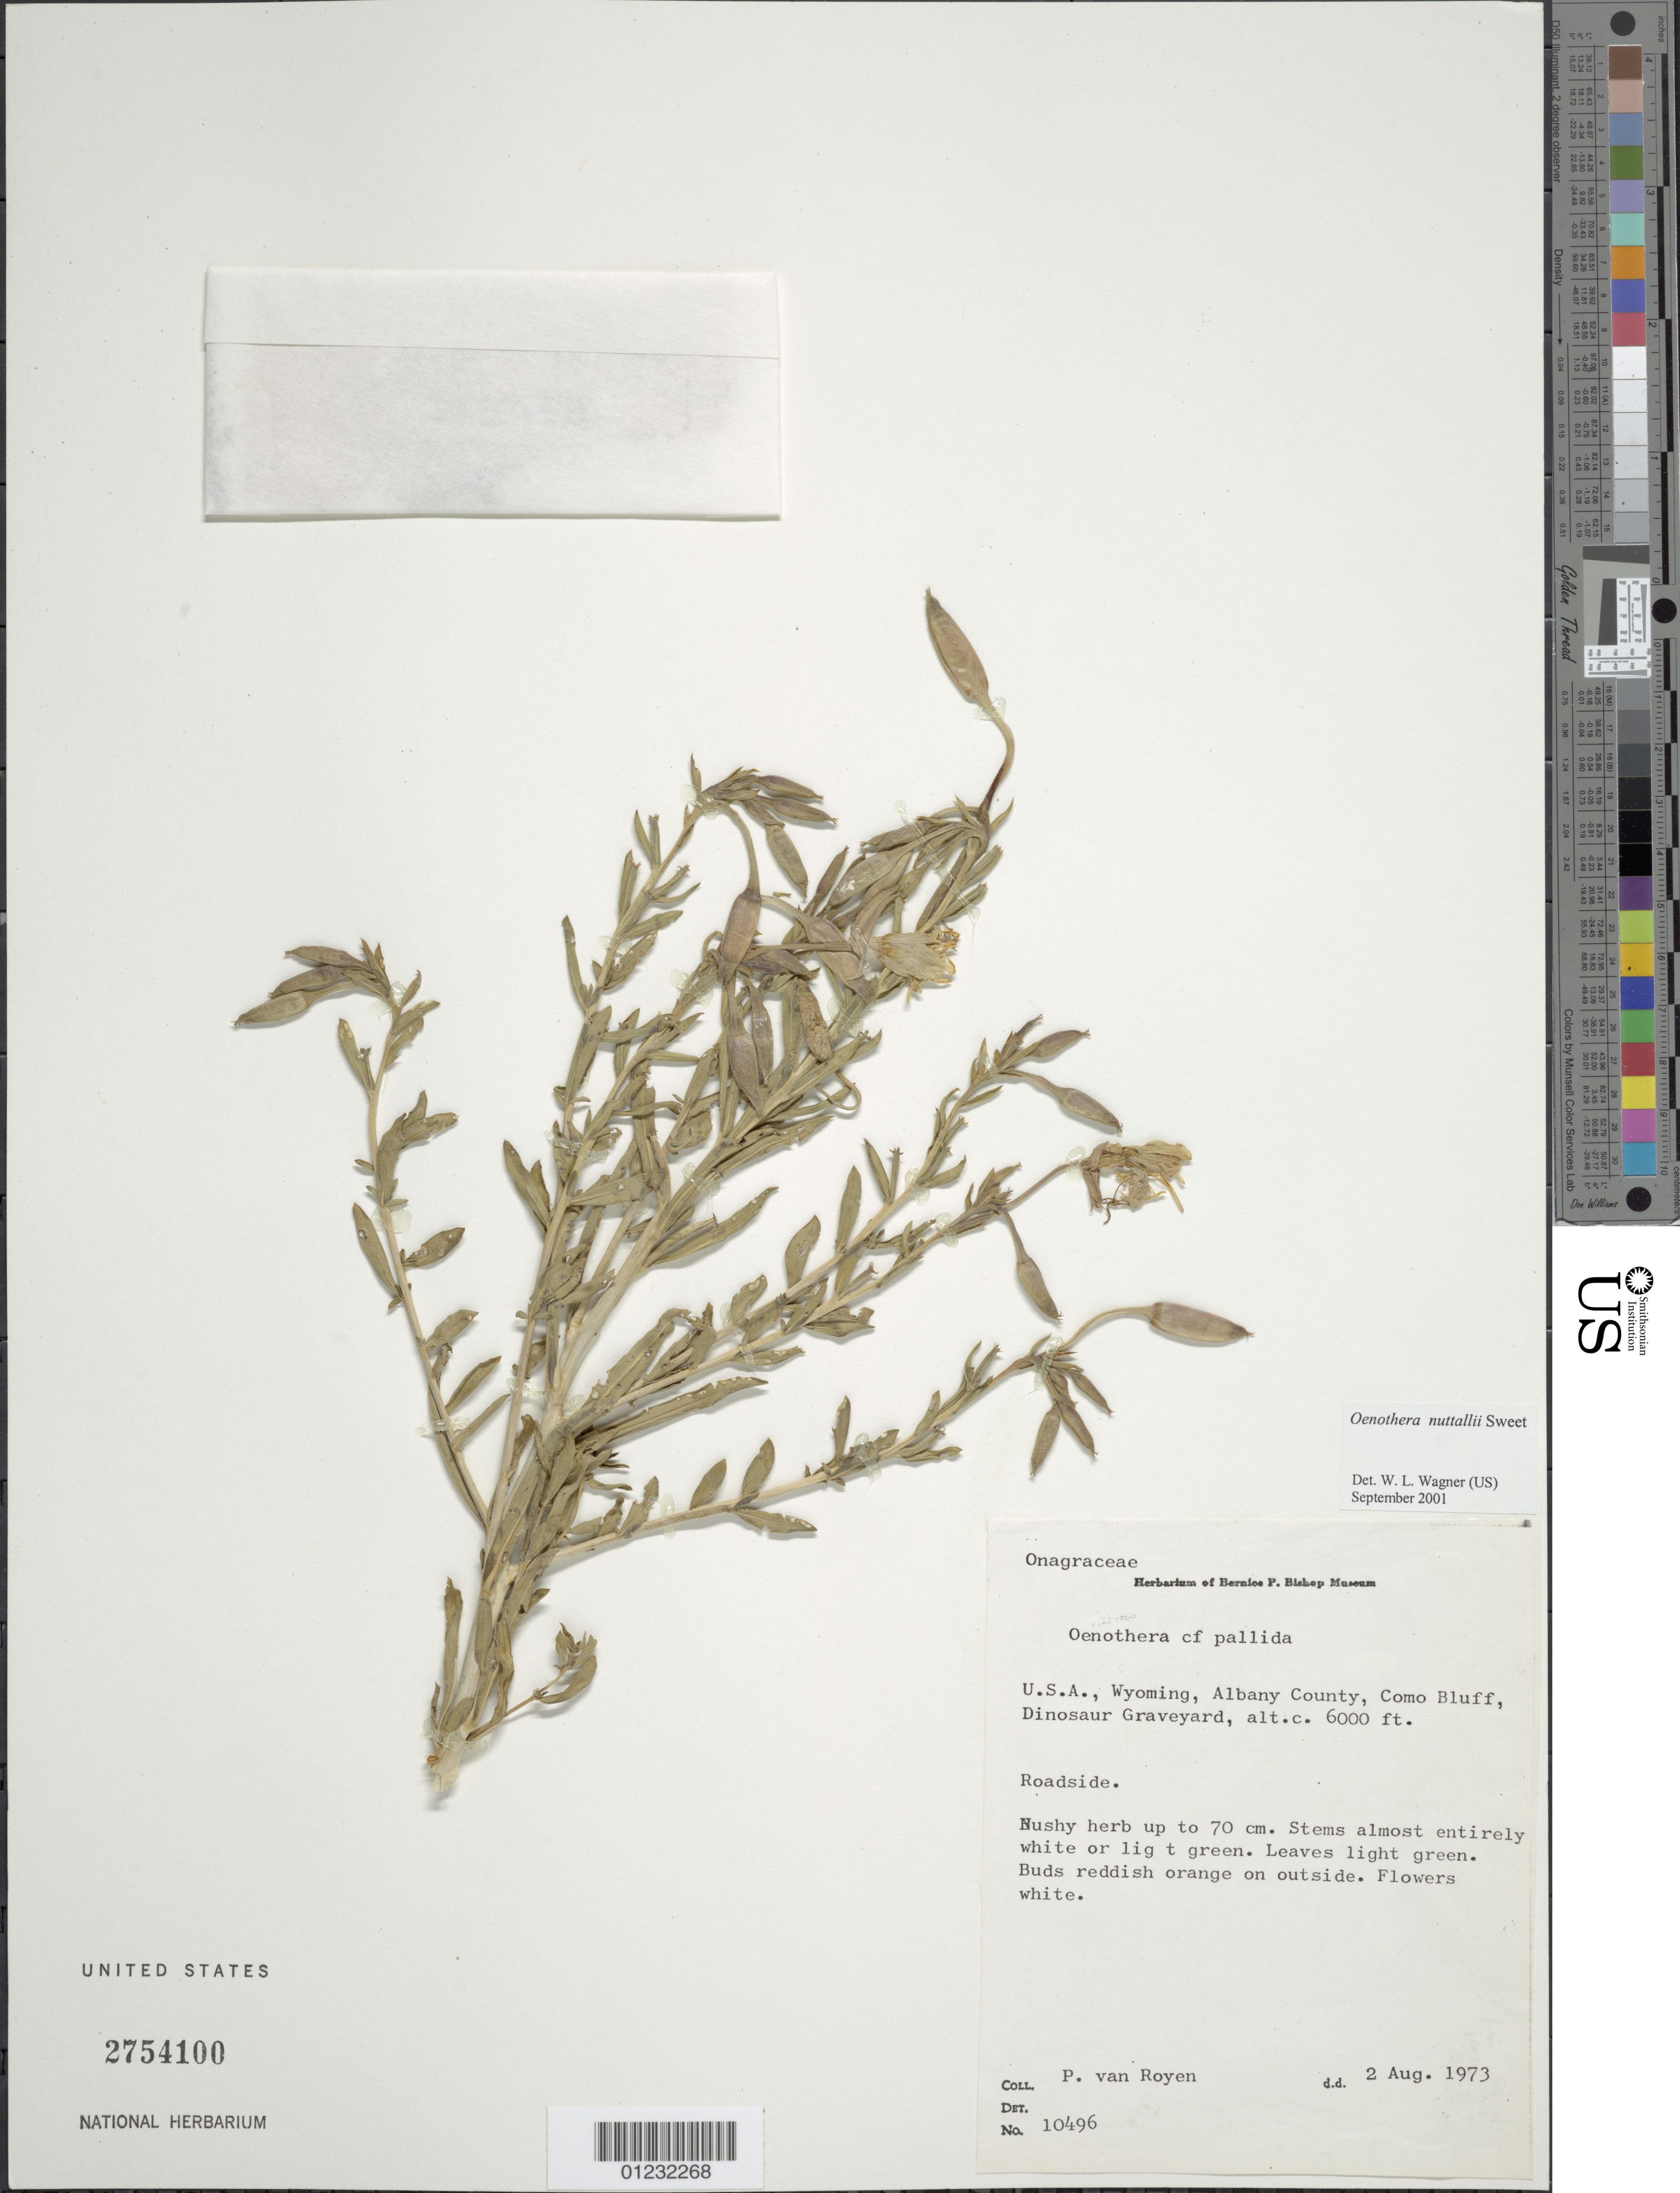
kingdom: Plantae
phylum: Tracheophyta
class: Magnoliopsida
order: Myrtales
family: Onagraceae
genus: Oenothera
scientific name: Oenothera nuttallii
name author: Sweet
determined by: Wagner, W. L., (BOT), Smithsonian Institution - National Museum of Natural History (UNITED STATES)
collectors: P. van Royen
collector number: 10496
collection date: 1973-08-02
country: United States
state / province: Wyoming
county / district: Albany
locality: Como Bluff, Dinosaur Graveyard.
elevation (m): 1829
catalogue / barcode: US 2754100